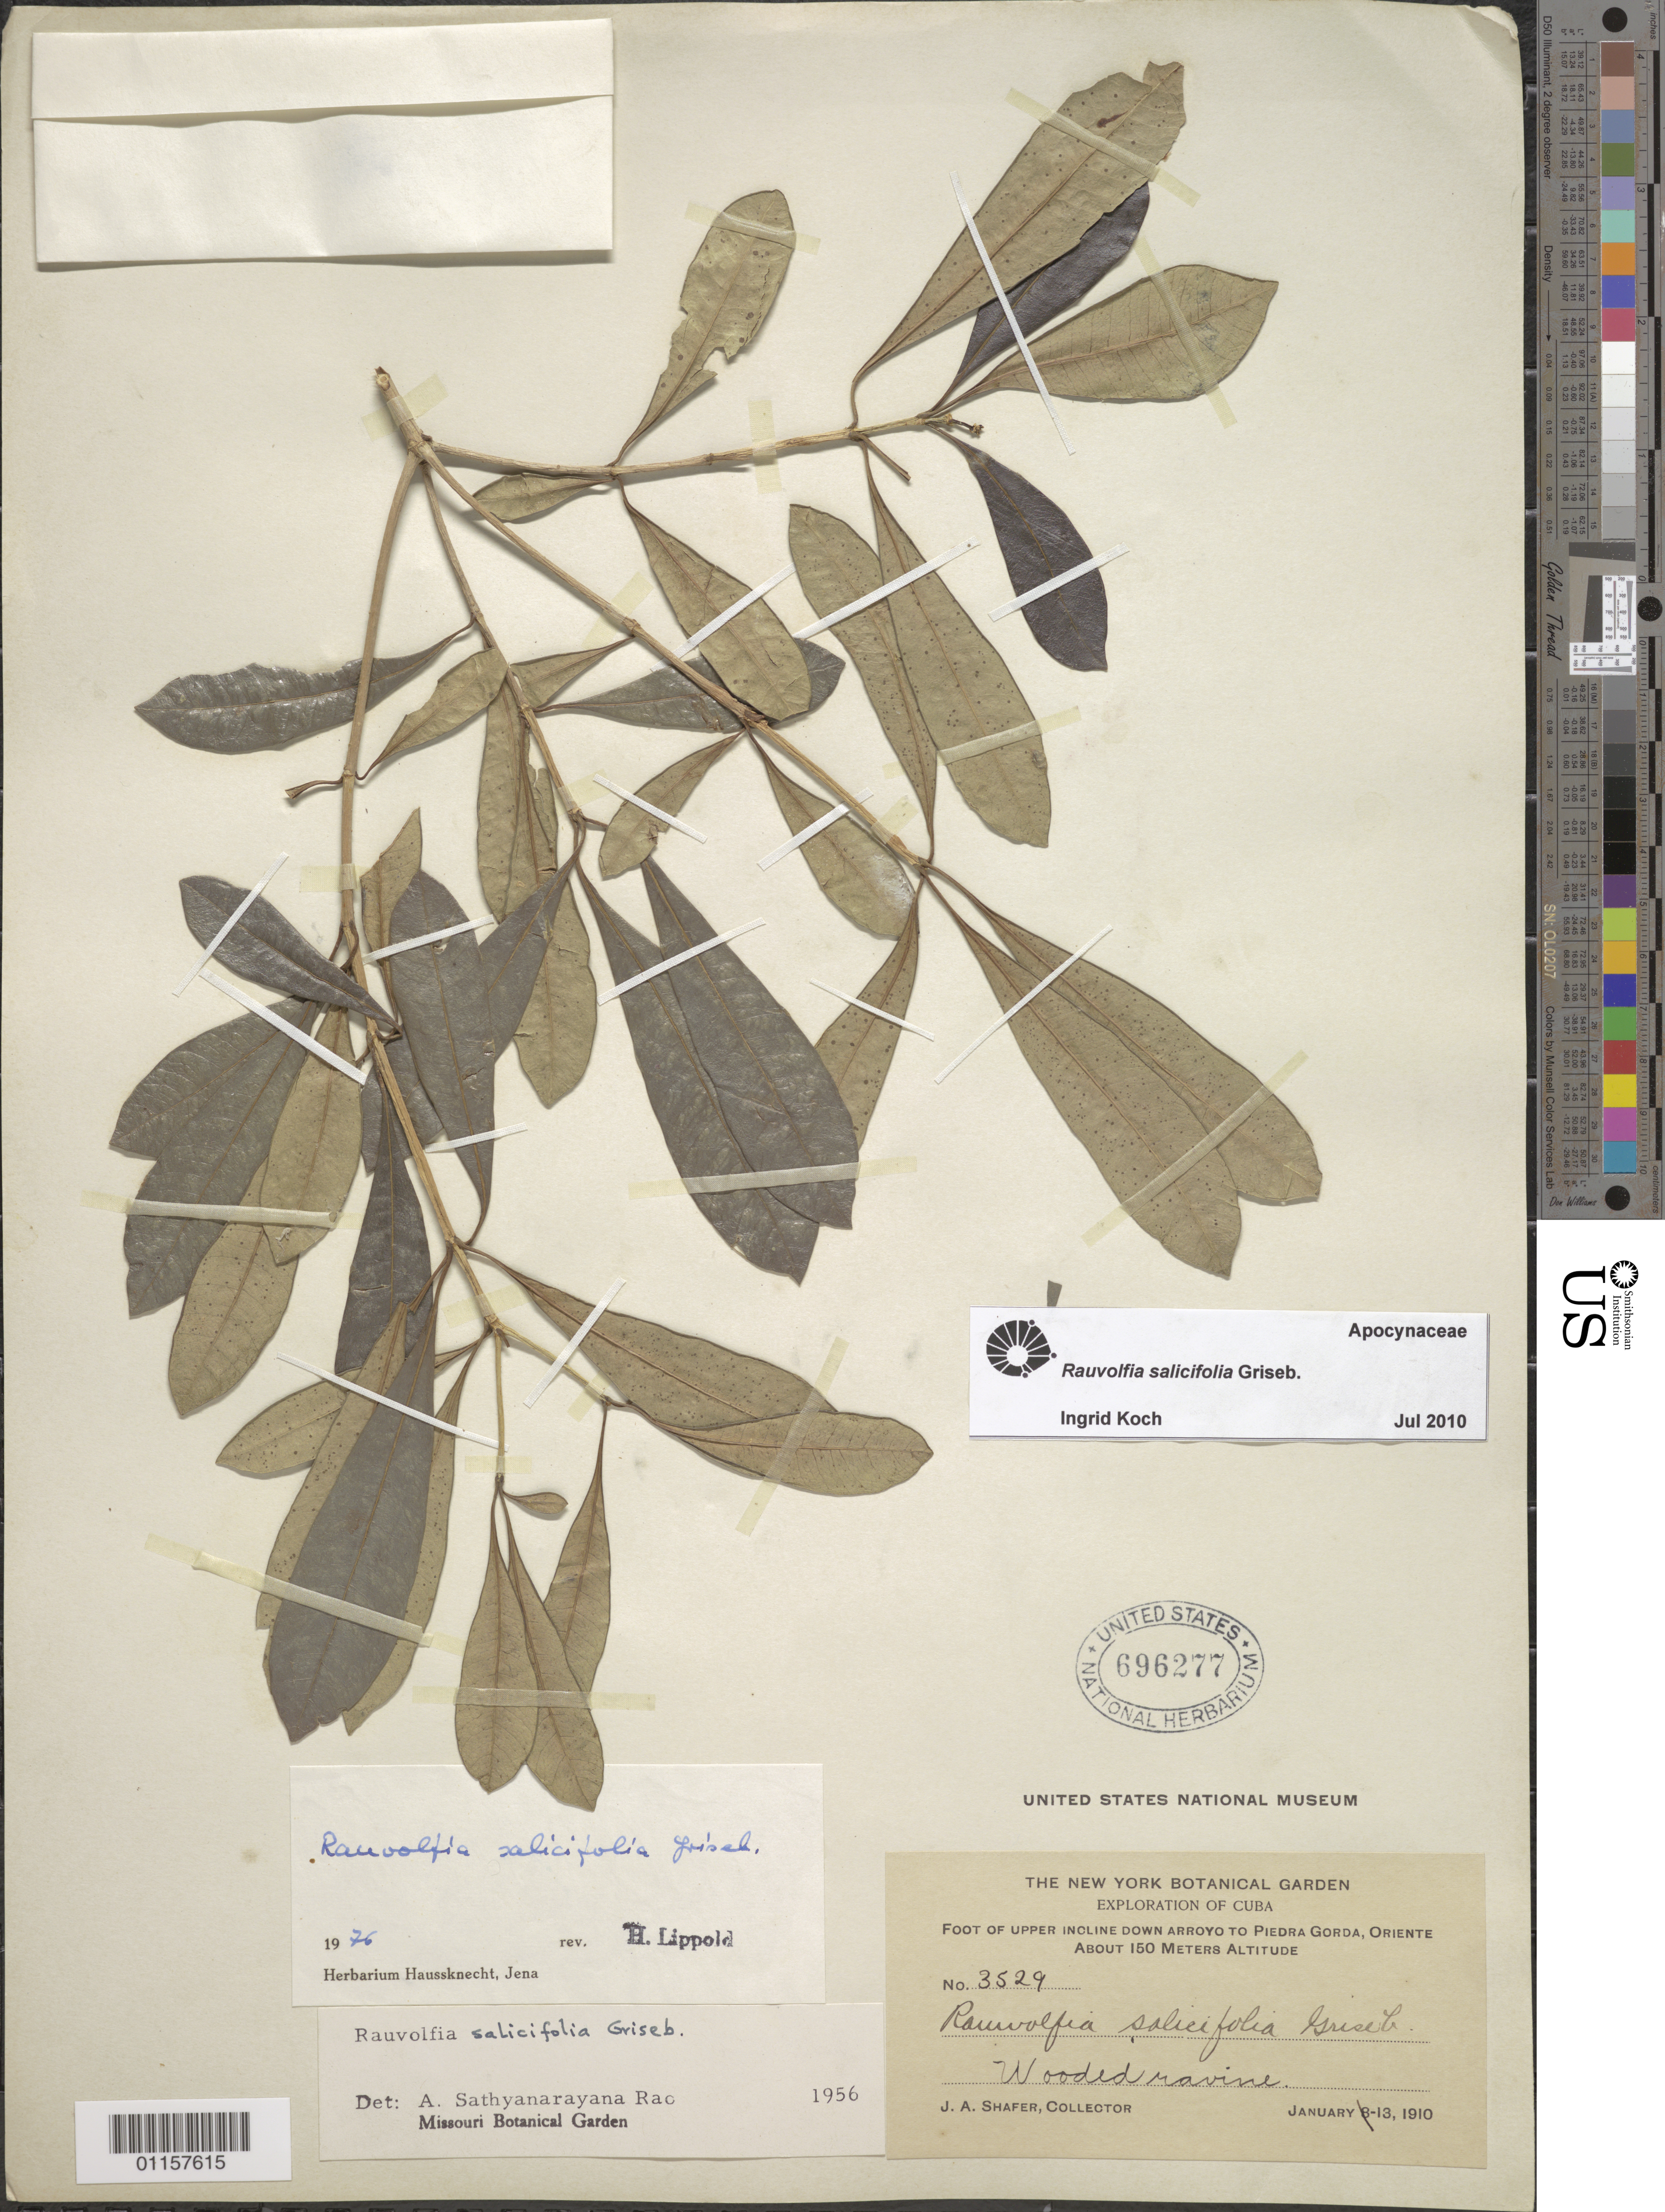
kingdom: Plantae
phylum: Tracheophyta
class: Magnoliopsida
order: Gentianales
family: Apocynaceae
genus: Rauvolfia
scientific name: Rauvolfia salicifolia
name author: Griseb.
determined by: Koch, I.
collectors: J. A. Shafer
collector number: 3529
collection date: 1910-01-13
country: Cuba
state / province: Oriente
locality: Piedra Gorda.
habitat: Wooded ravine. Upper incline down arroyo to Piedra Gorda.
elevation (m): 150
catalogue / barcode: US 696277